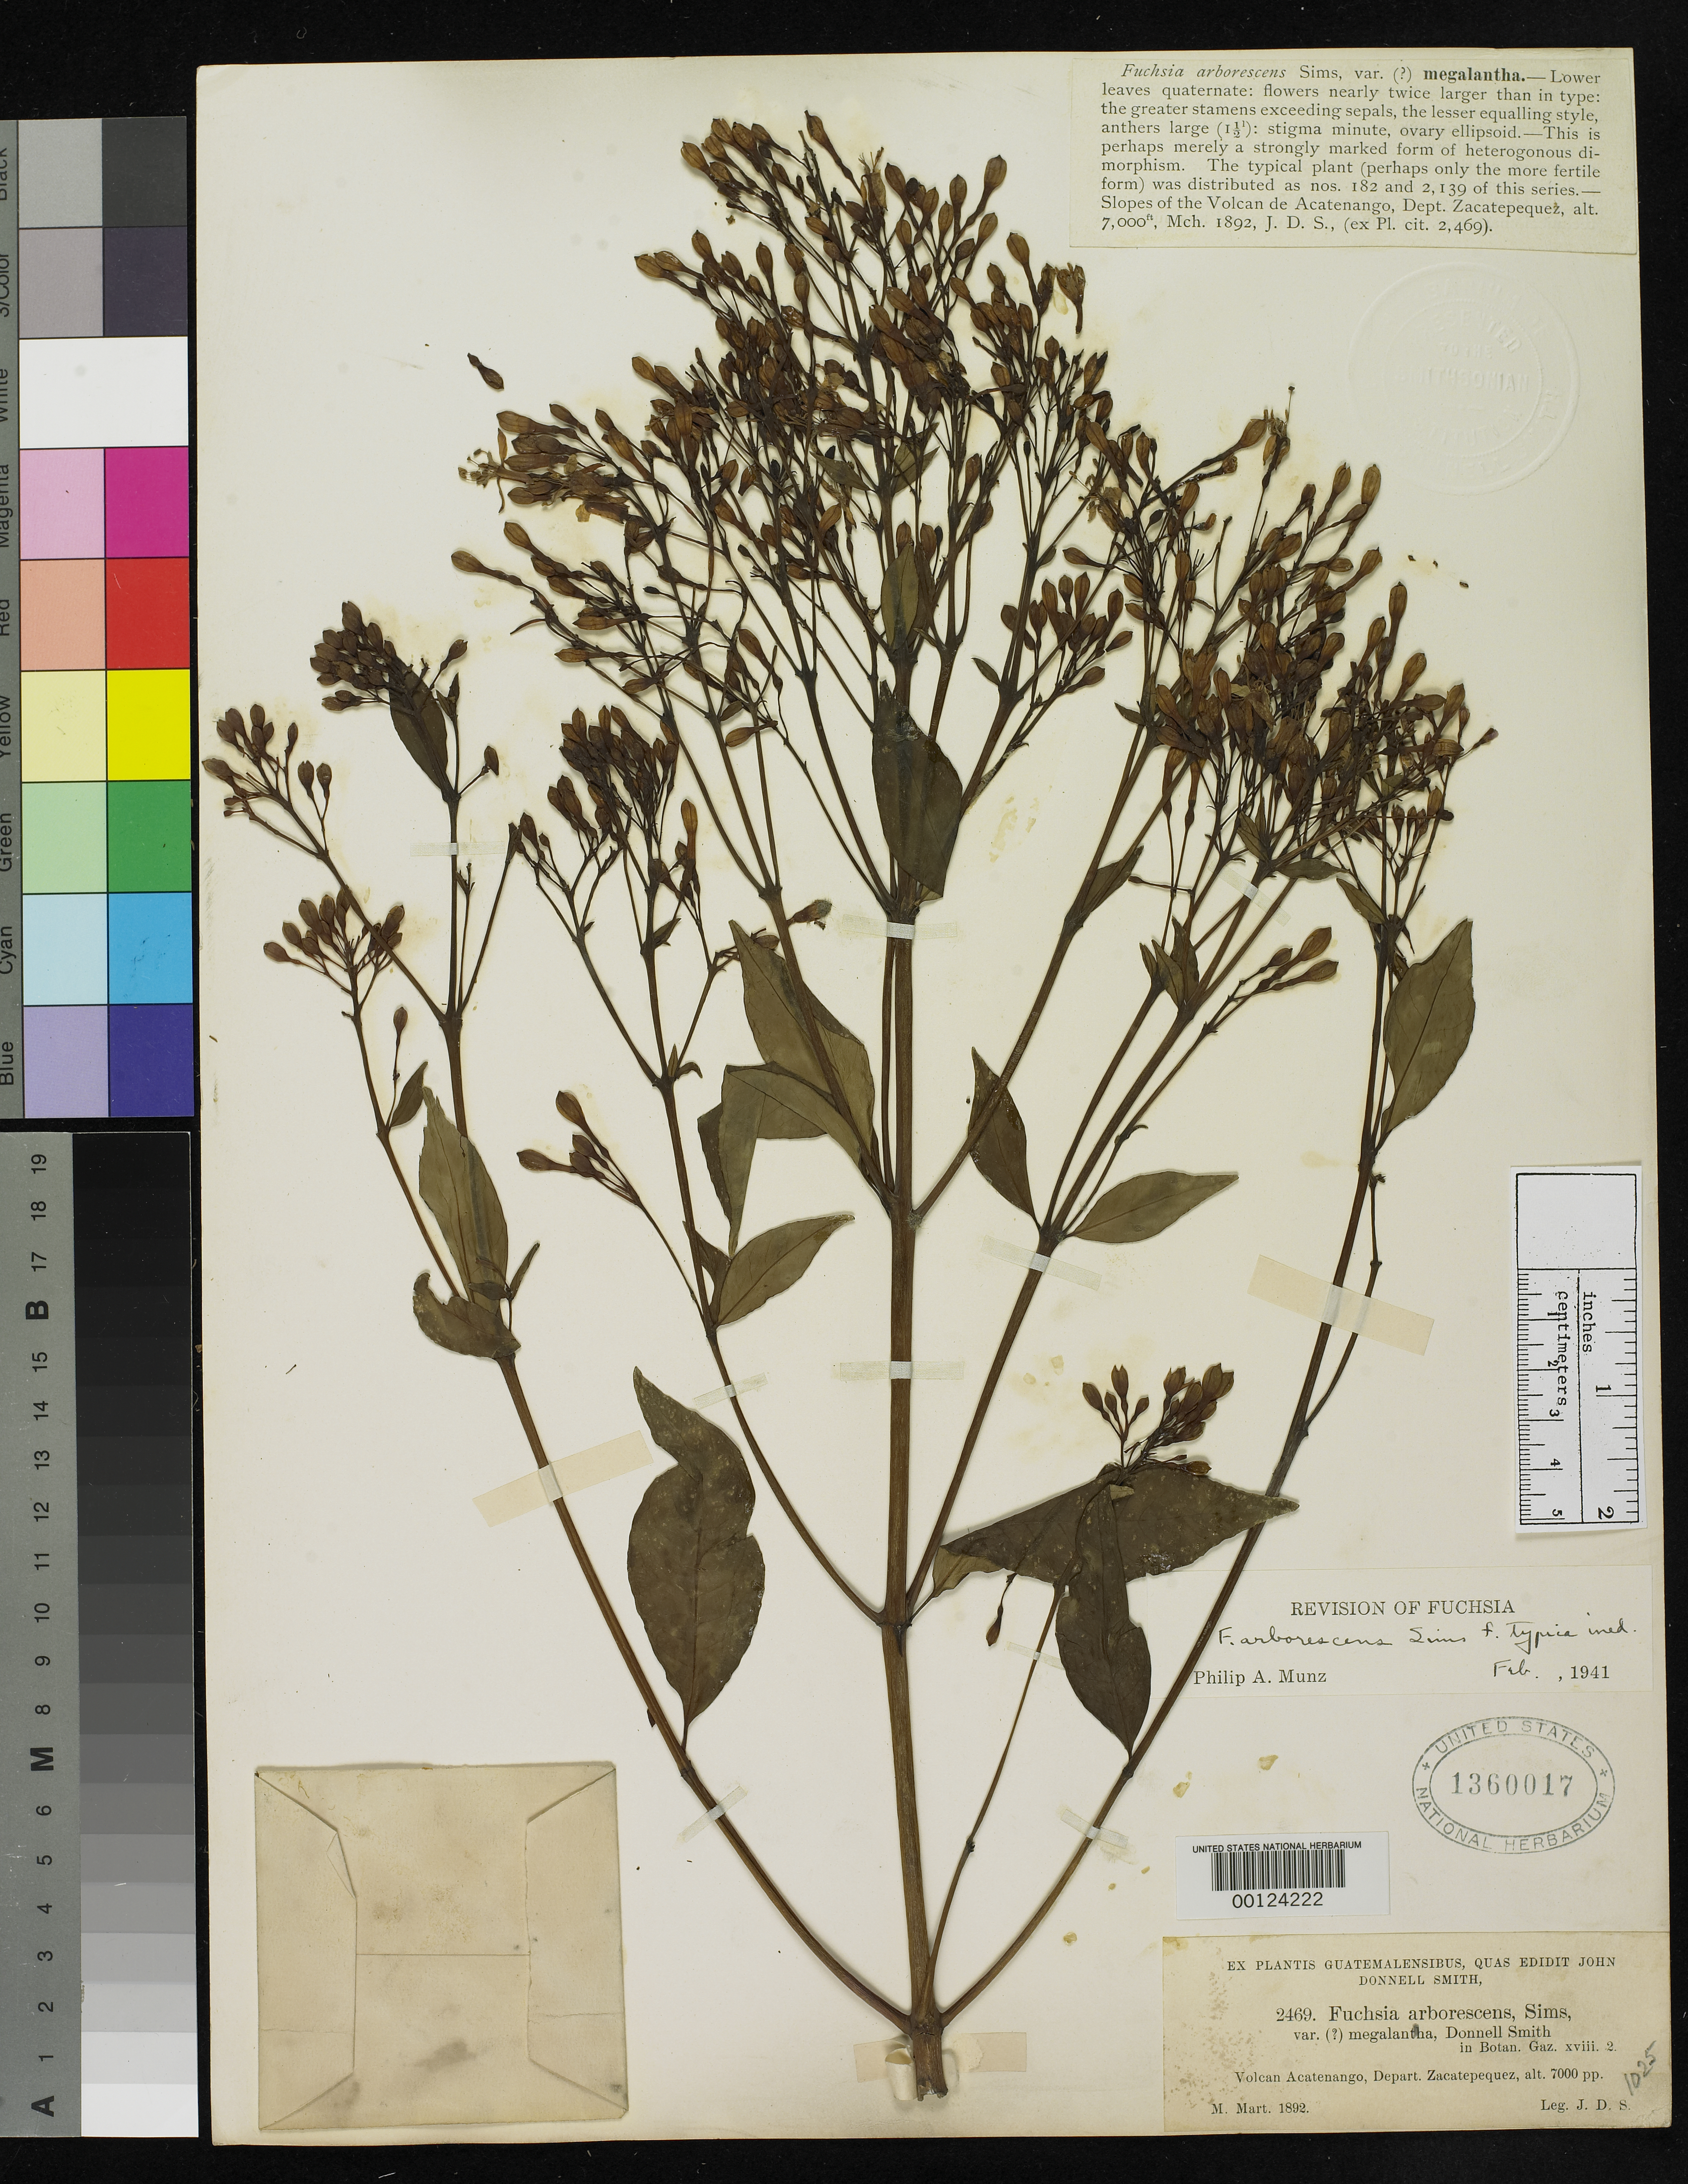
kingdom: Plantae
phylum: Tracheophyta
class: Magnoliopsida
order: Myrtales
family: Onagraceae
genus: Fuchsia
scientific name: Fuchsia arborescens var. megalantha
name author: Donn. Sm.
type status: Holotype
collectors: J. Donnell Smith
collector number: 2469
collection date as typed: Mar 1892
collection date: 1892-03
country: Guatemala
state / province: Sacatepéquez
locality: Volcan Acatenango.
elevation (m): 2134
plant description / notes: Specimen ex John Donnell Smith herbarium and presumably the holotype.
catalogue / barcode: US 1360017